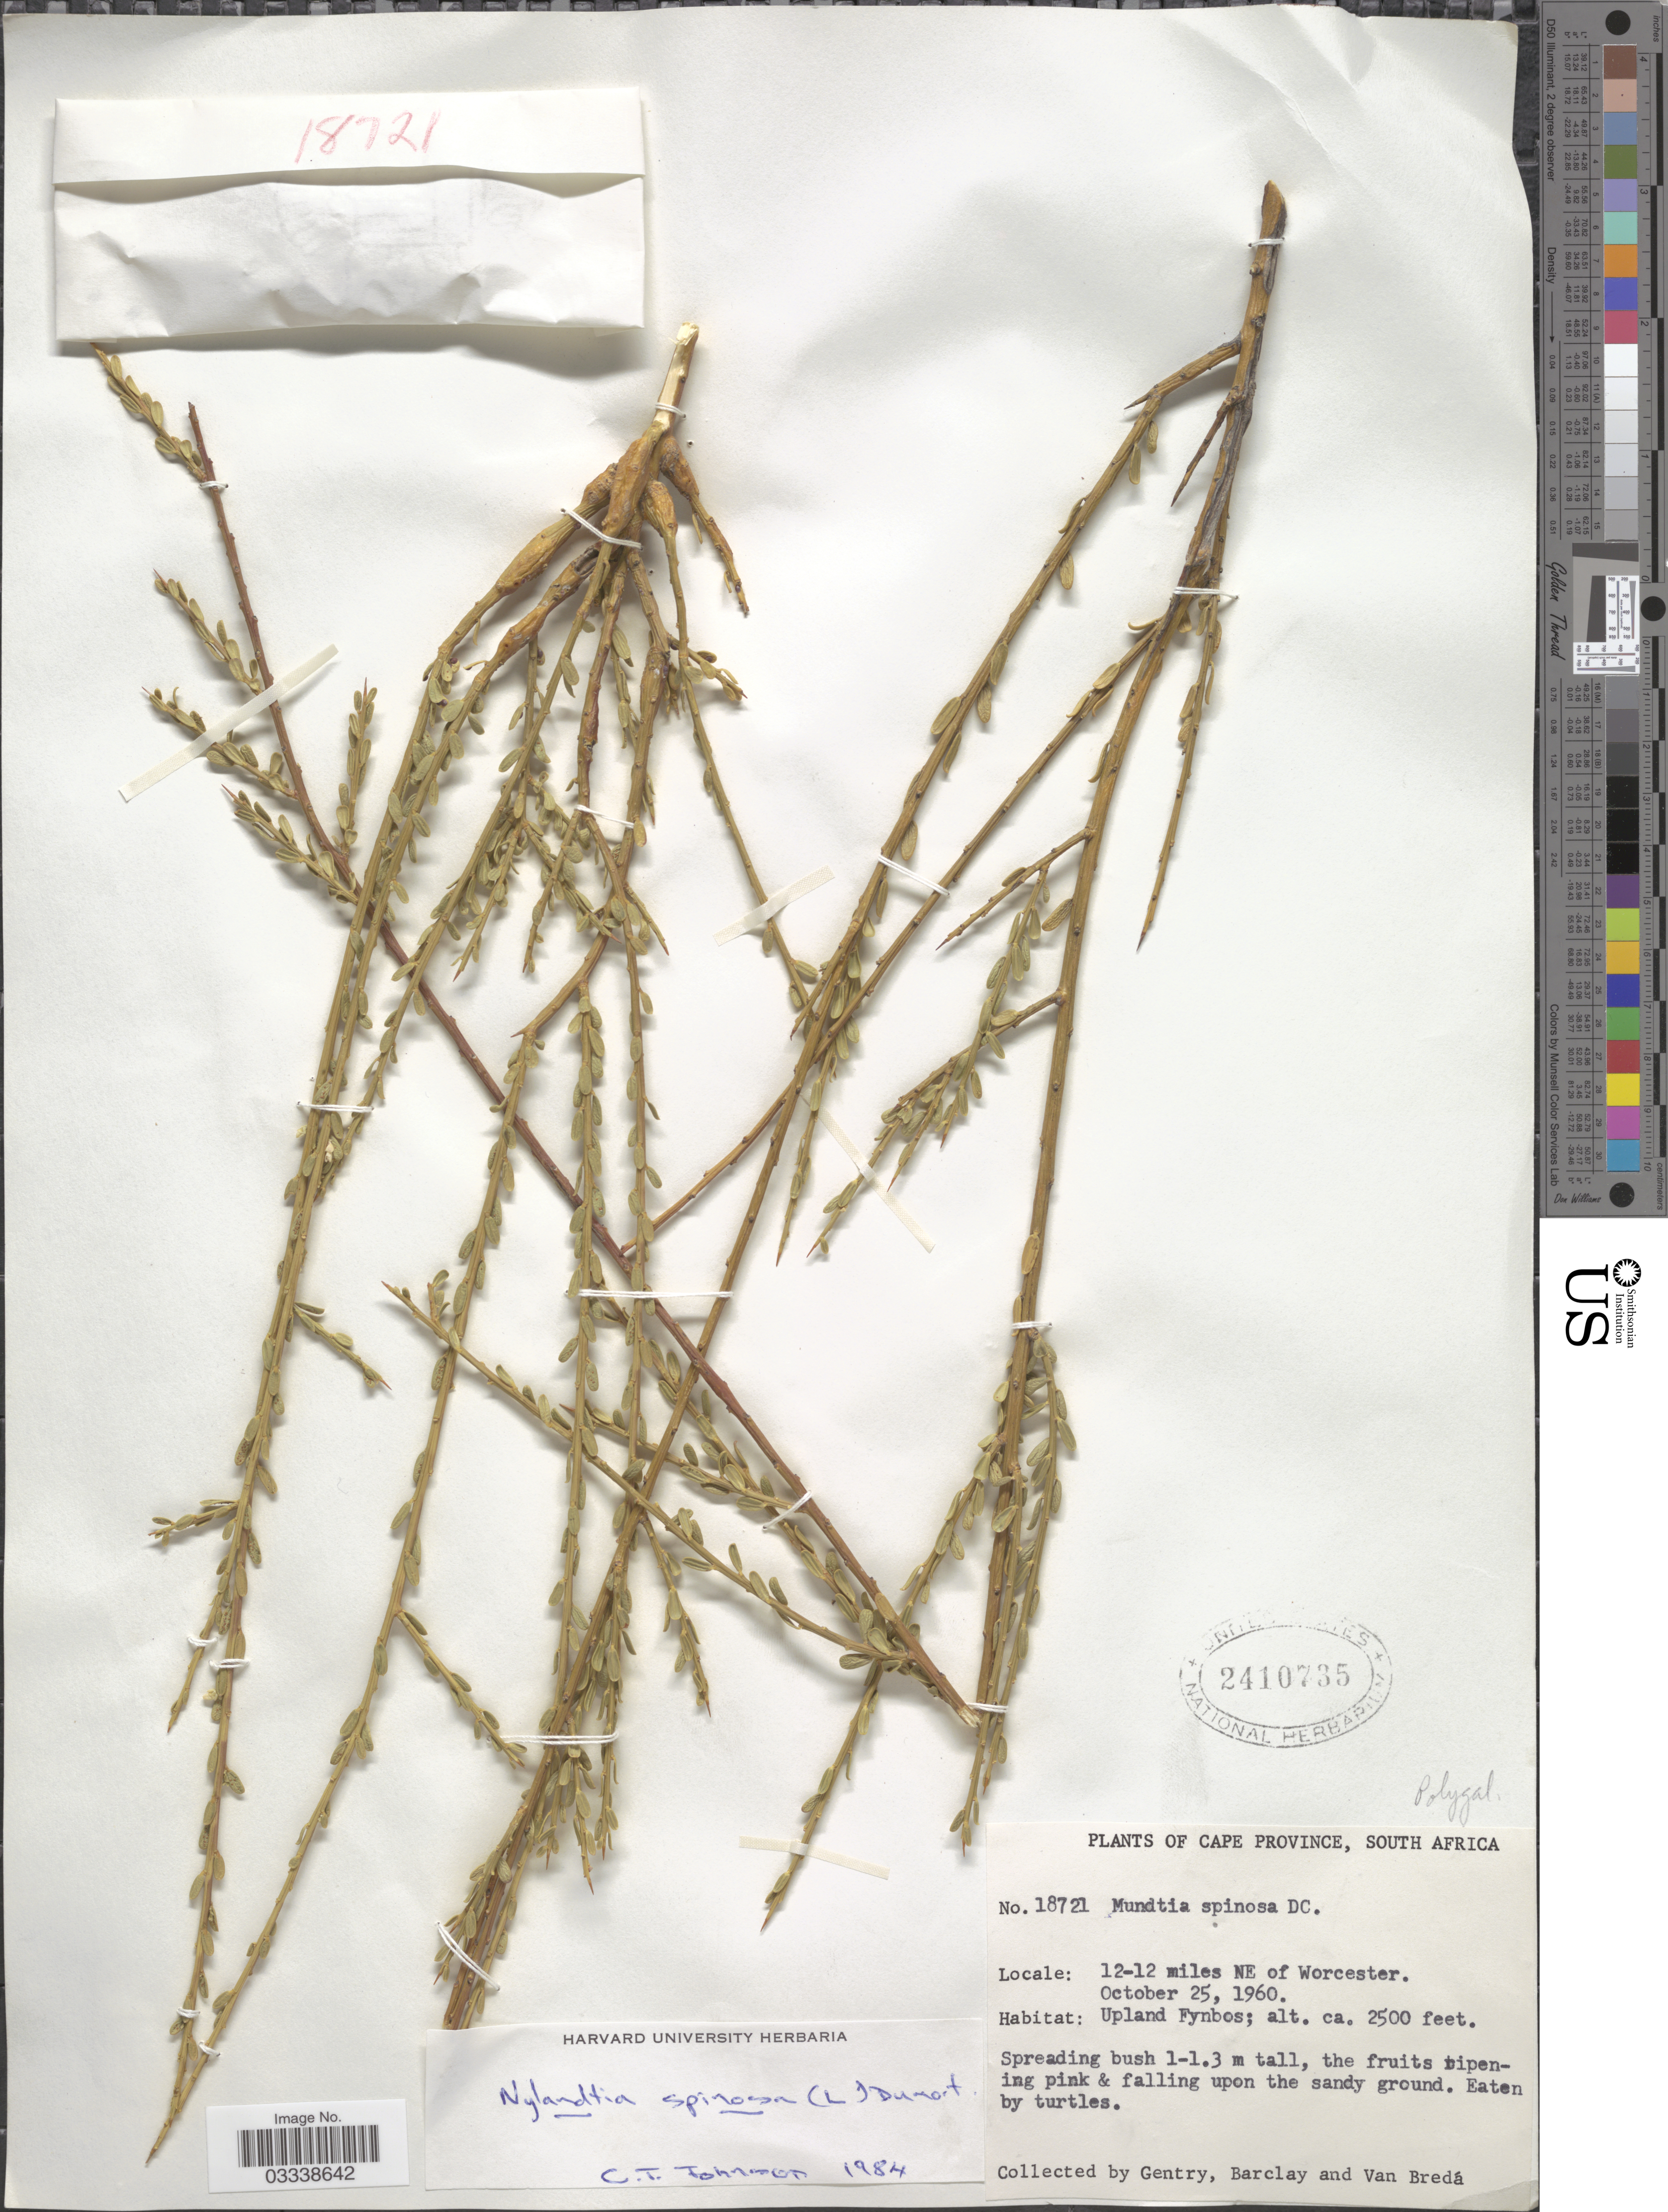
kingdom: Plantae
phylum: Tracheophyta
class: Magnoliopsida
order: Fabales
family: Polygalaceae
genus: Muraltia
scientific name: Muraltia spinosa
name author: (L.) F. Forest & J.C. Manning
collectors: Gentry, --, -- Barclay & Van Bredá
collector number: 18721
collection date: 1960-10-25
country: South Africa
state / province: Western Cape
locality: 12-12 miles NE of Worcester.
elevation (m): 762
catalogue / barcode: US 2410735